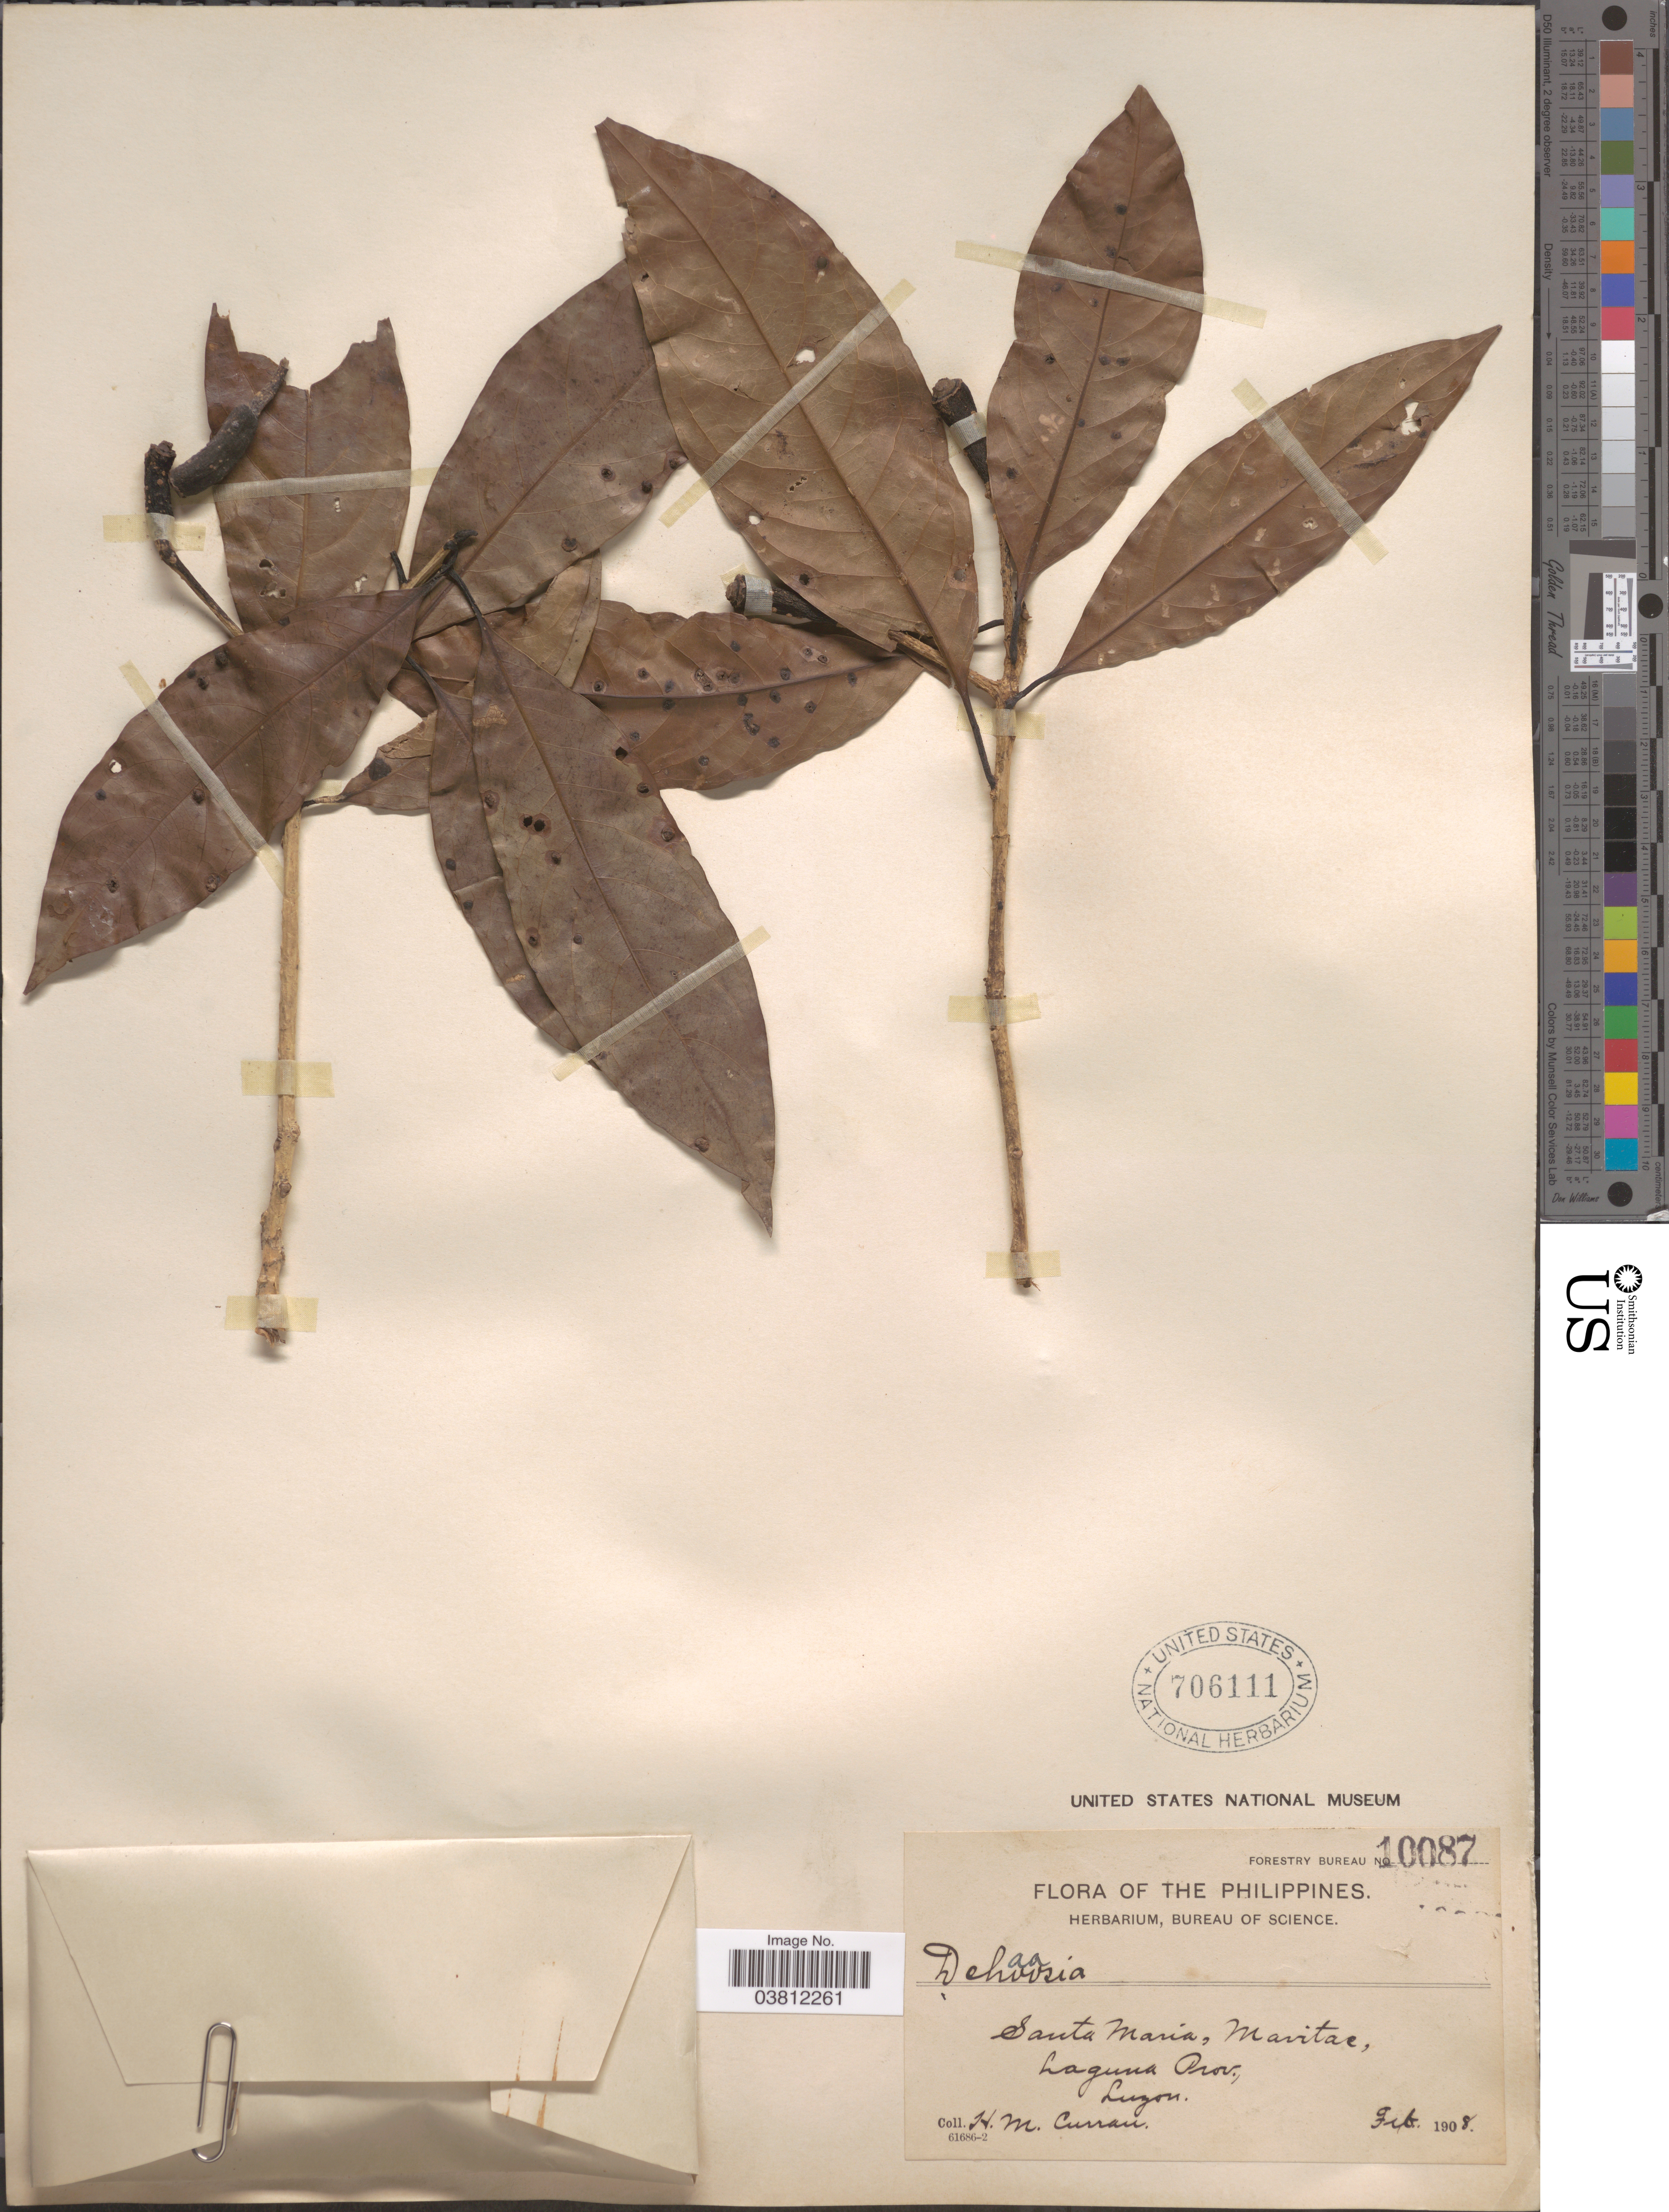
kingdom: Plantae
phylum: Tracheophyta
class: Magnoliopsida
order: Laurales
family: Lauraceae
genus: Dehaasia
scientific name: Dehaasia sp.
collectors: H. M. Curran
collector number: Forestry Bureau 10087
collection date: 1908-02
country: Philippines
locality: Santa María, Mavitar, Laguna Prov., Luzon.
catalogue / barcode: US 706111